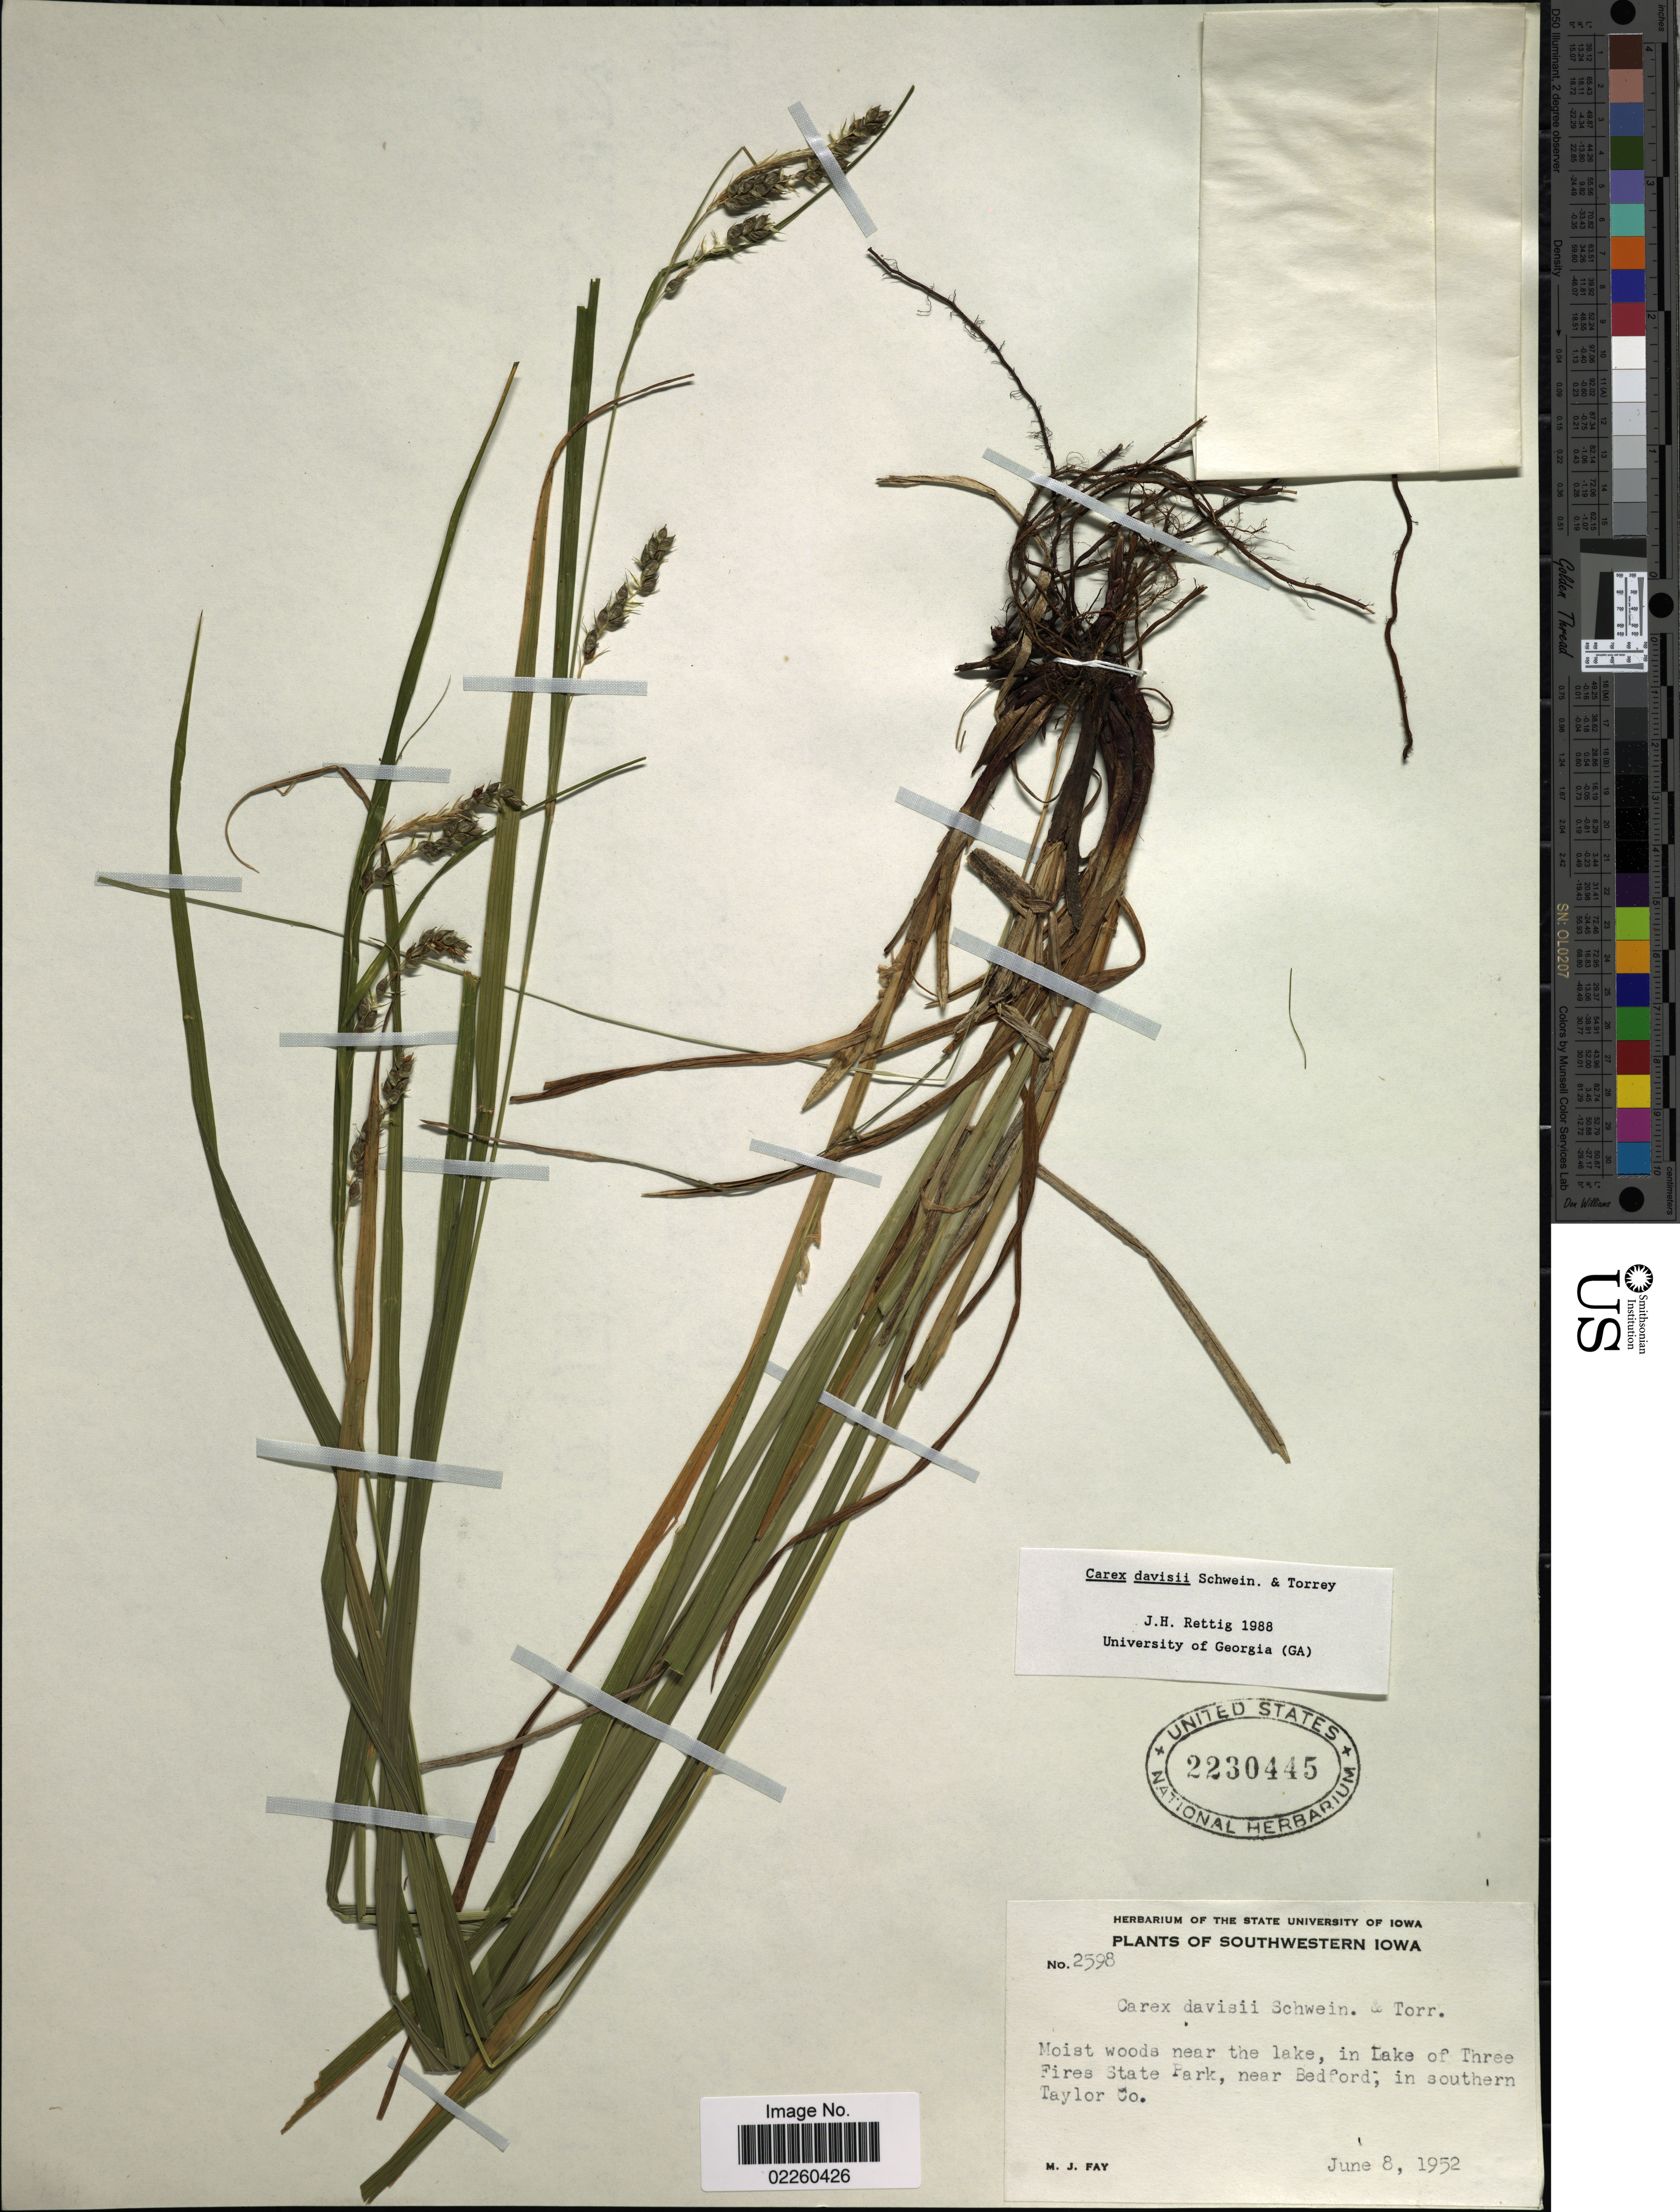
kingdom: Plantae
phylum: Tracheophyta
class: Liliopsida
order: Poales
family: Cyperaceae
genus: Carex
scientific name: Carex davisii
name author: Schwein. & Torr.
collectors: M. Fay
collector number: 2598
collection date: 1952-06-08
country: United States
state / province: Iowa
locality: Southwestern Iowa, Moist woods near the lake, in Lake of Three Fires State Park, near Bedford; in southern Taylor Co.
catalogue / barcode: US 2230445